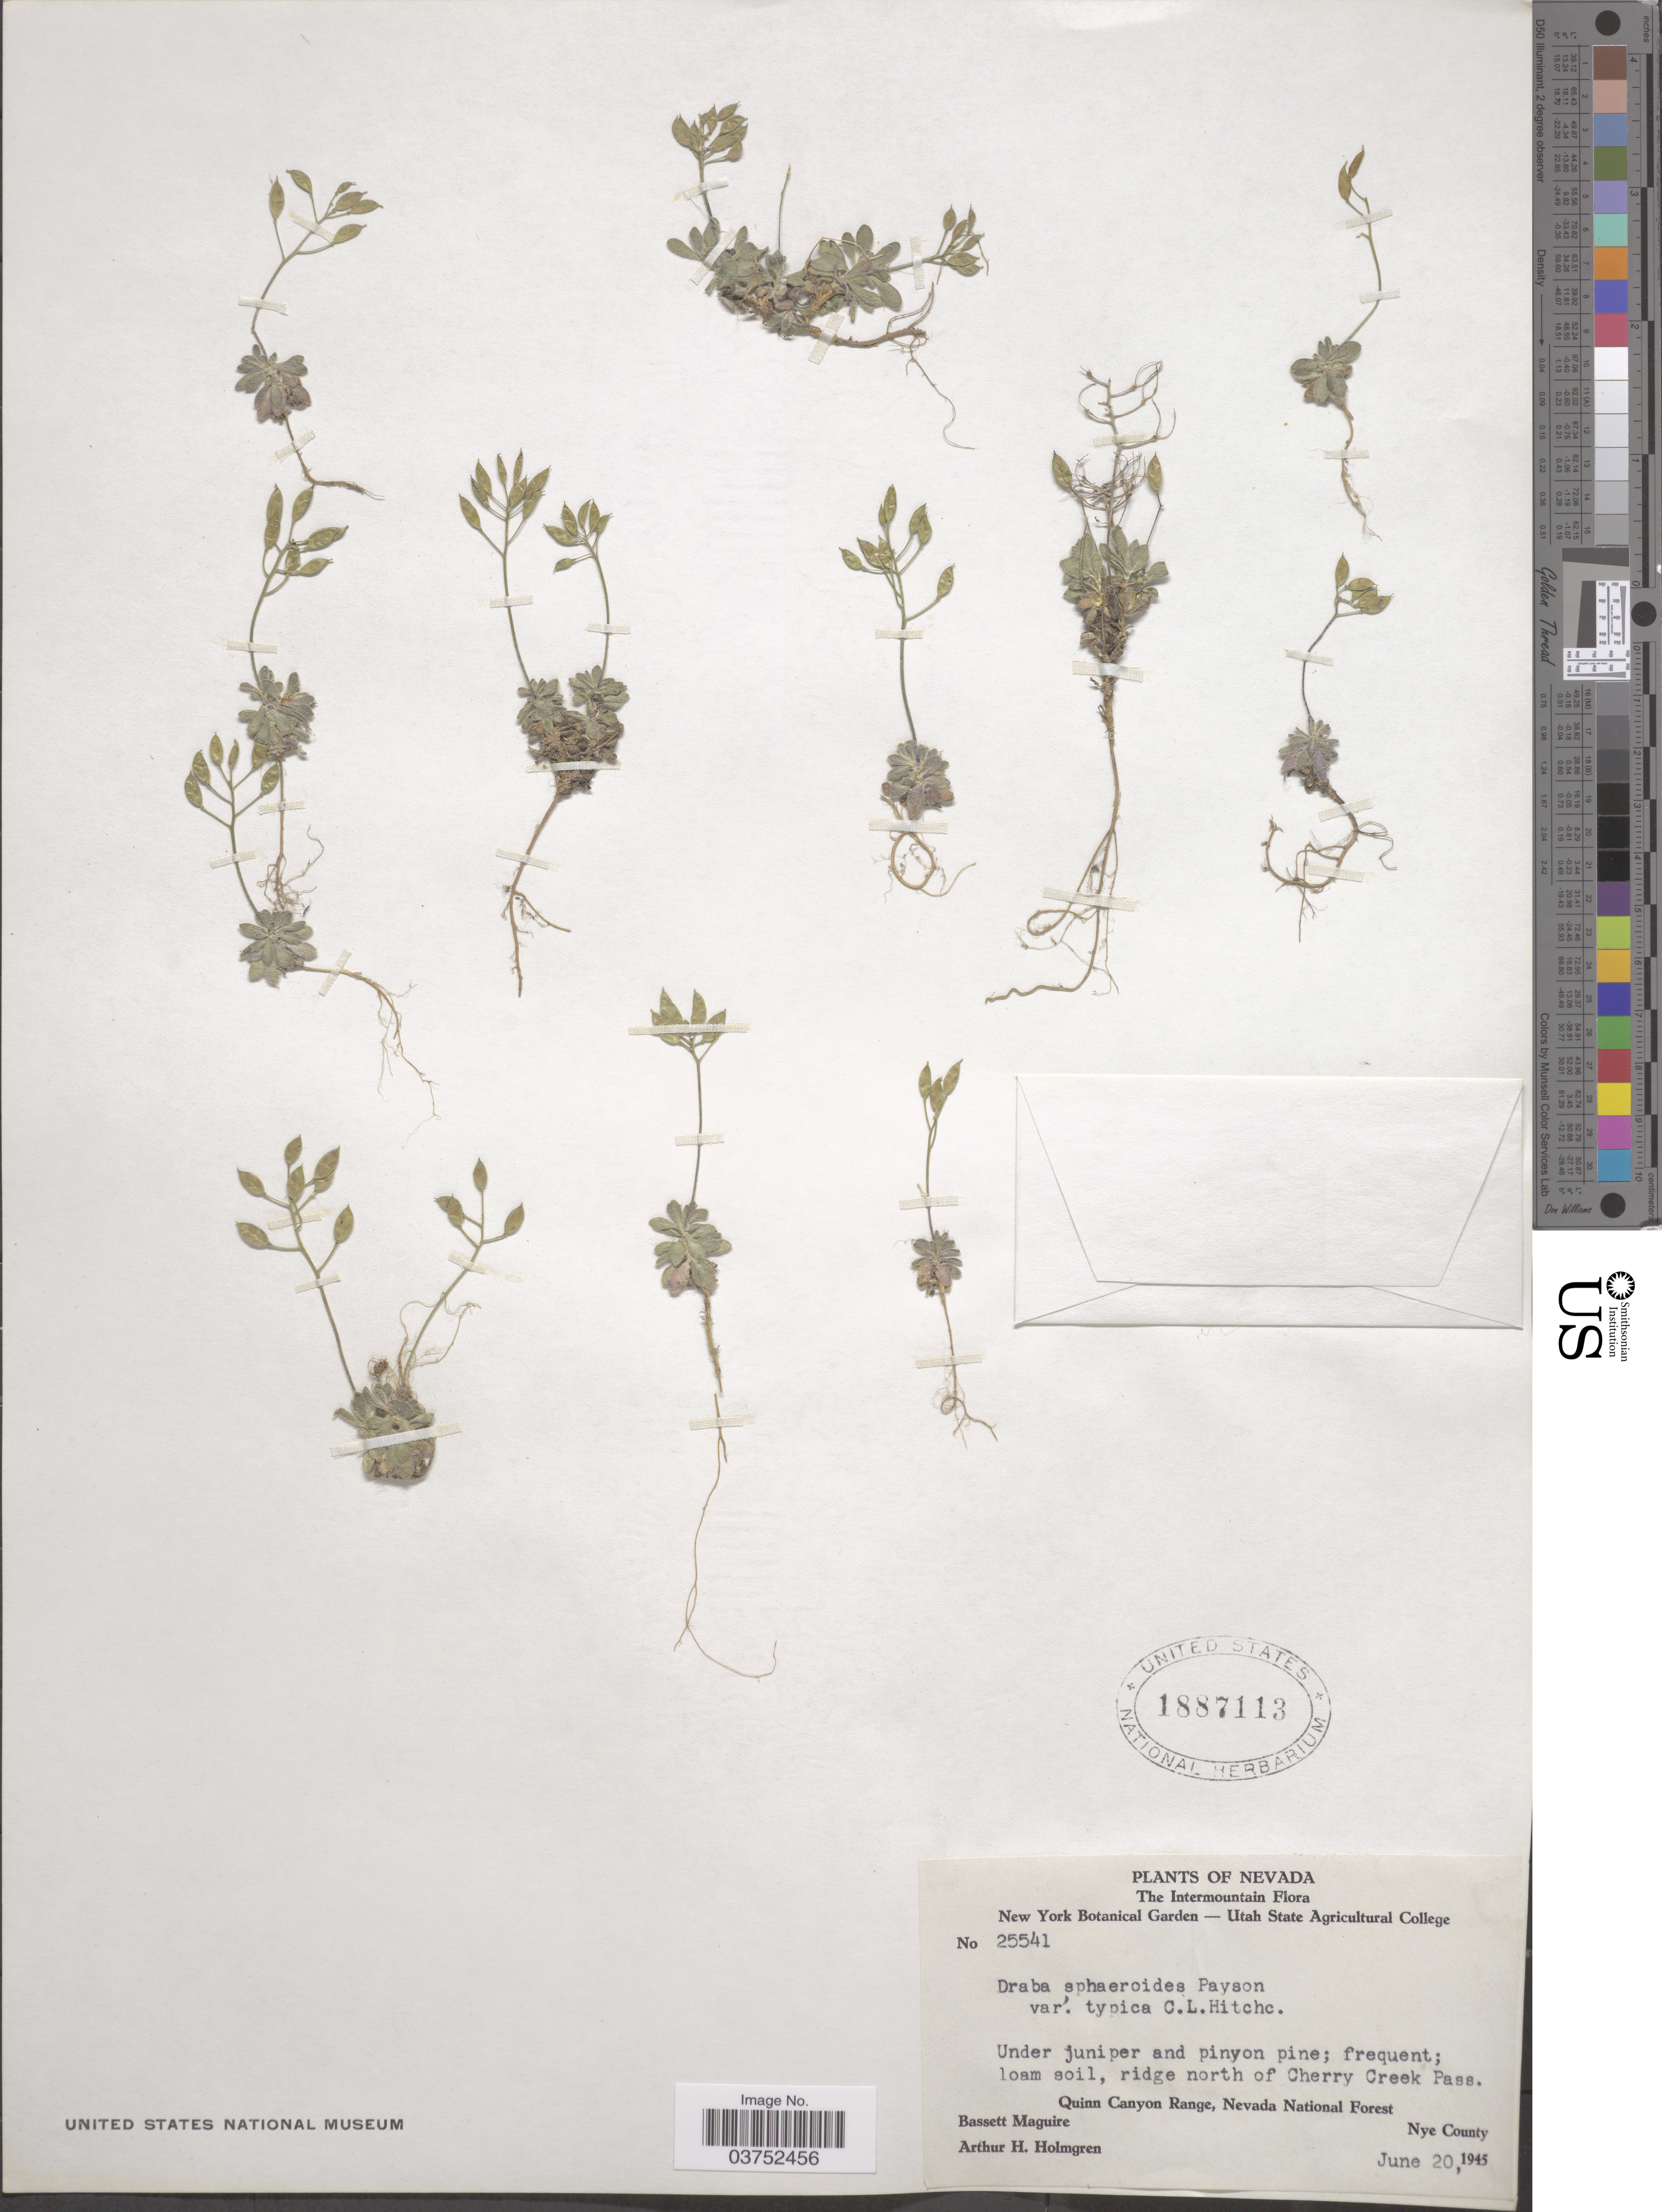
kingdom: Plantae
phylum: Tracheophyta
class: Magnoliopsida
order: Brassicales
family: Brassicaceae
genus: Draba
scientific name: Draba sphaeroides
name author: Payson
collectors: B. Maguire & A. H. Holmgren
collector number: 25541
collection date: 1945-06-20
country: United States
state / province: Nevada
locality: The Intermountain. Ridge north of Cherry Creek Pass. Quinn Canyon Range, Nevada National Forest. Nye County.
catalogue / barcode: US 1887113